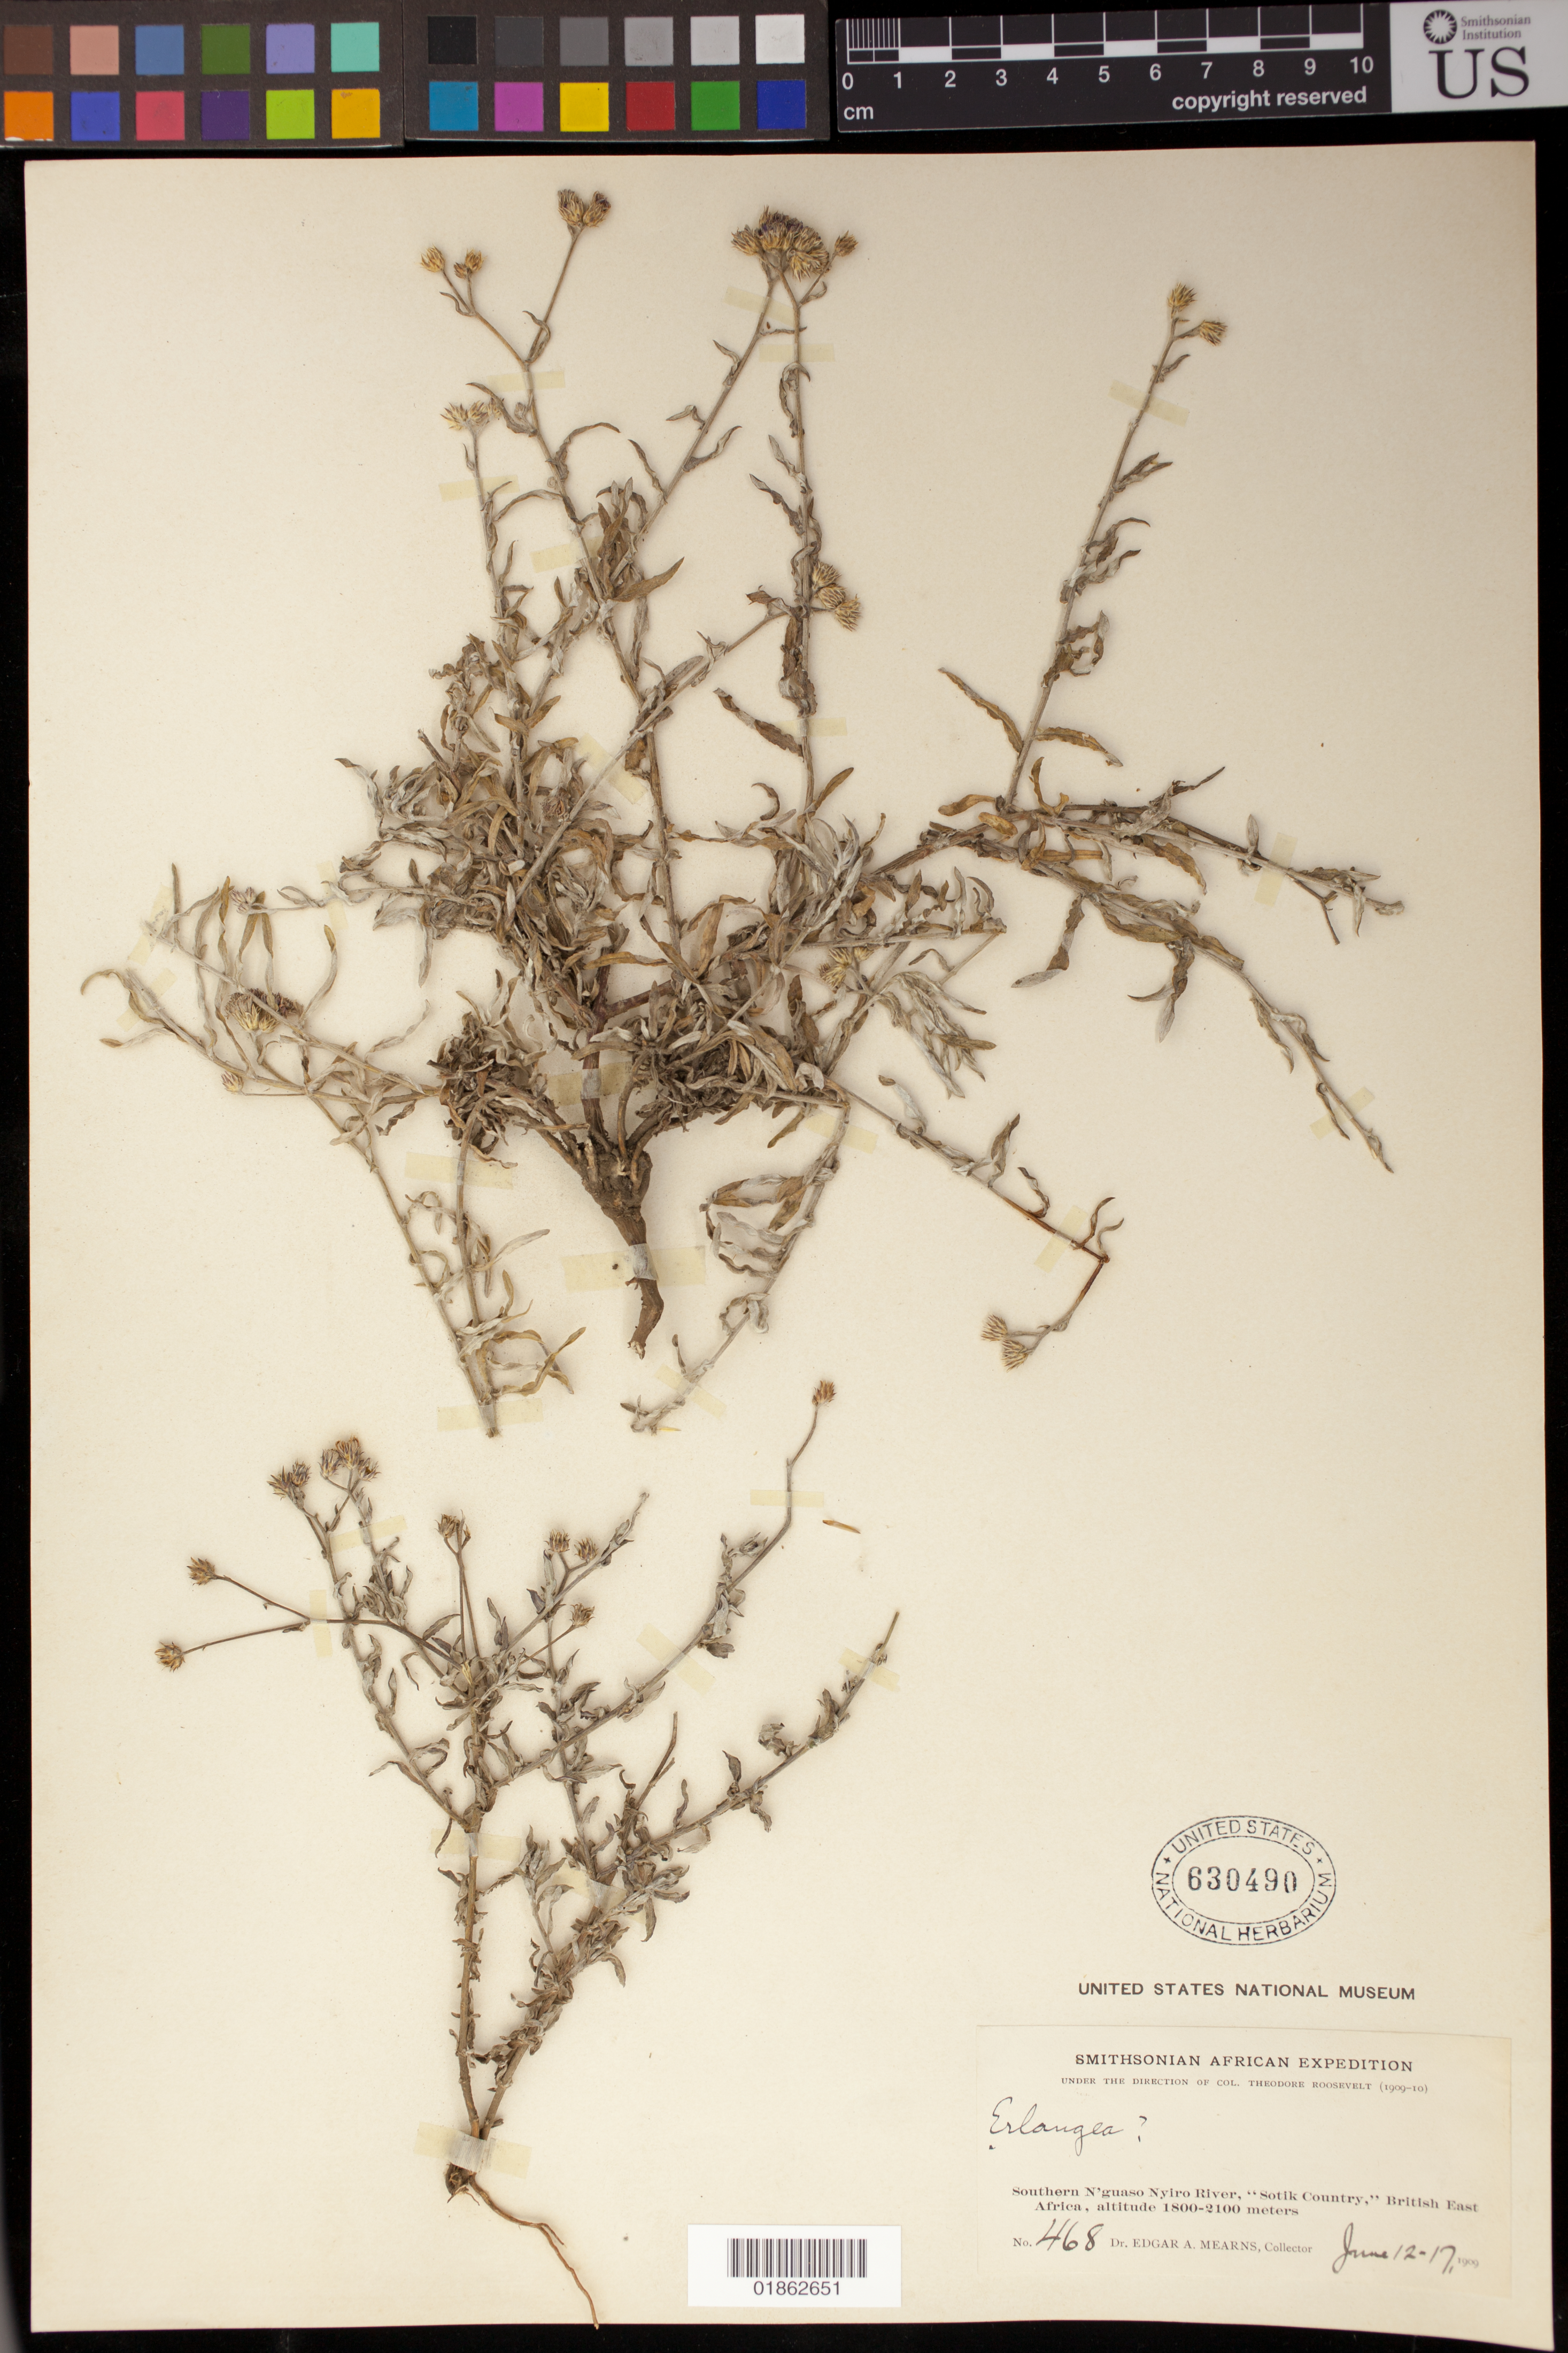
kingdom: Plantae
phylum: Tracheophyta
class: Magnoliopsida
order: Asterales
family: Asteraceae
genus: Erlangea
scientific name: Erlangea sp.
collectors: E. A. Mearns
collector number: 468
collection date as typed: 12 Jun 1909 to 17 Jun 1909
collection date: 1909-06-12/1909-06-17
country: Kenya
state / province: Bomet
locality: Southern N'guaso Nyiro River, Sotik Country.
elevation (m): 1800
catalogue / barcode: US 630490